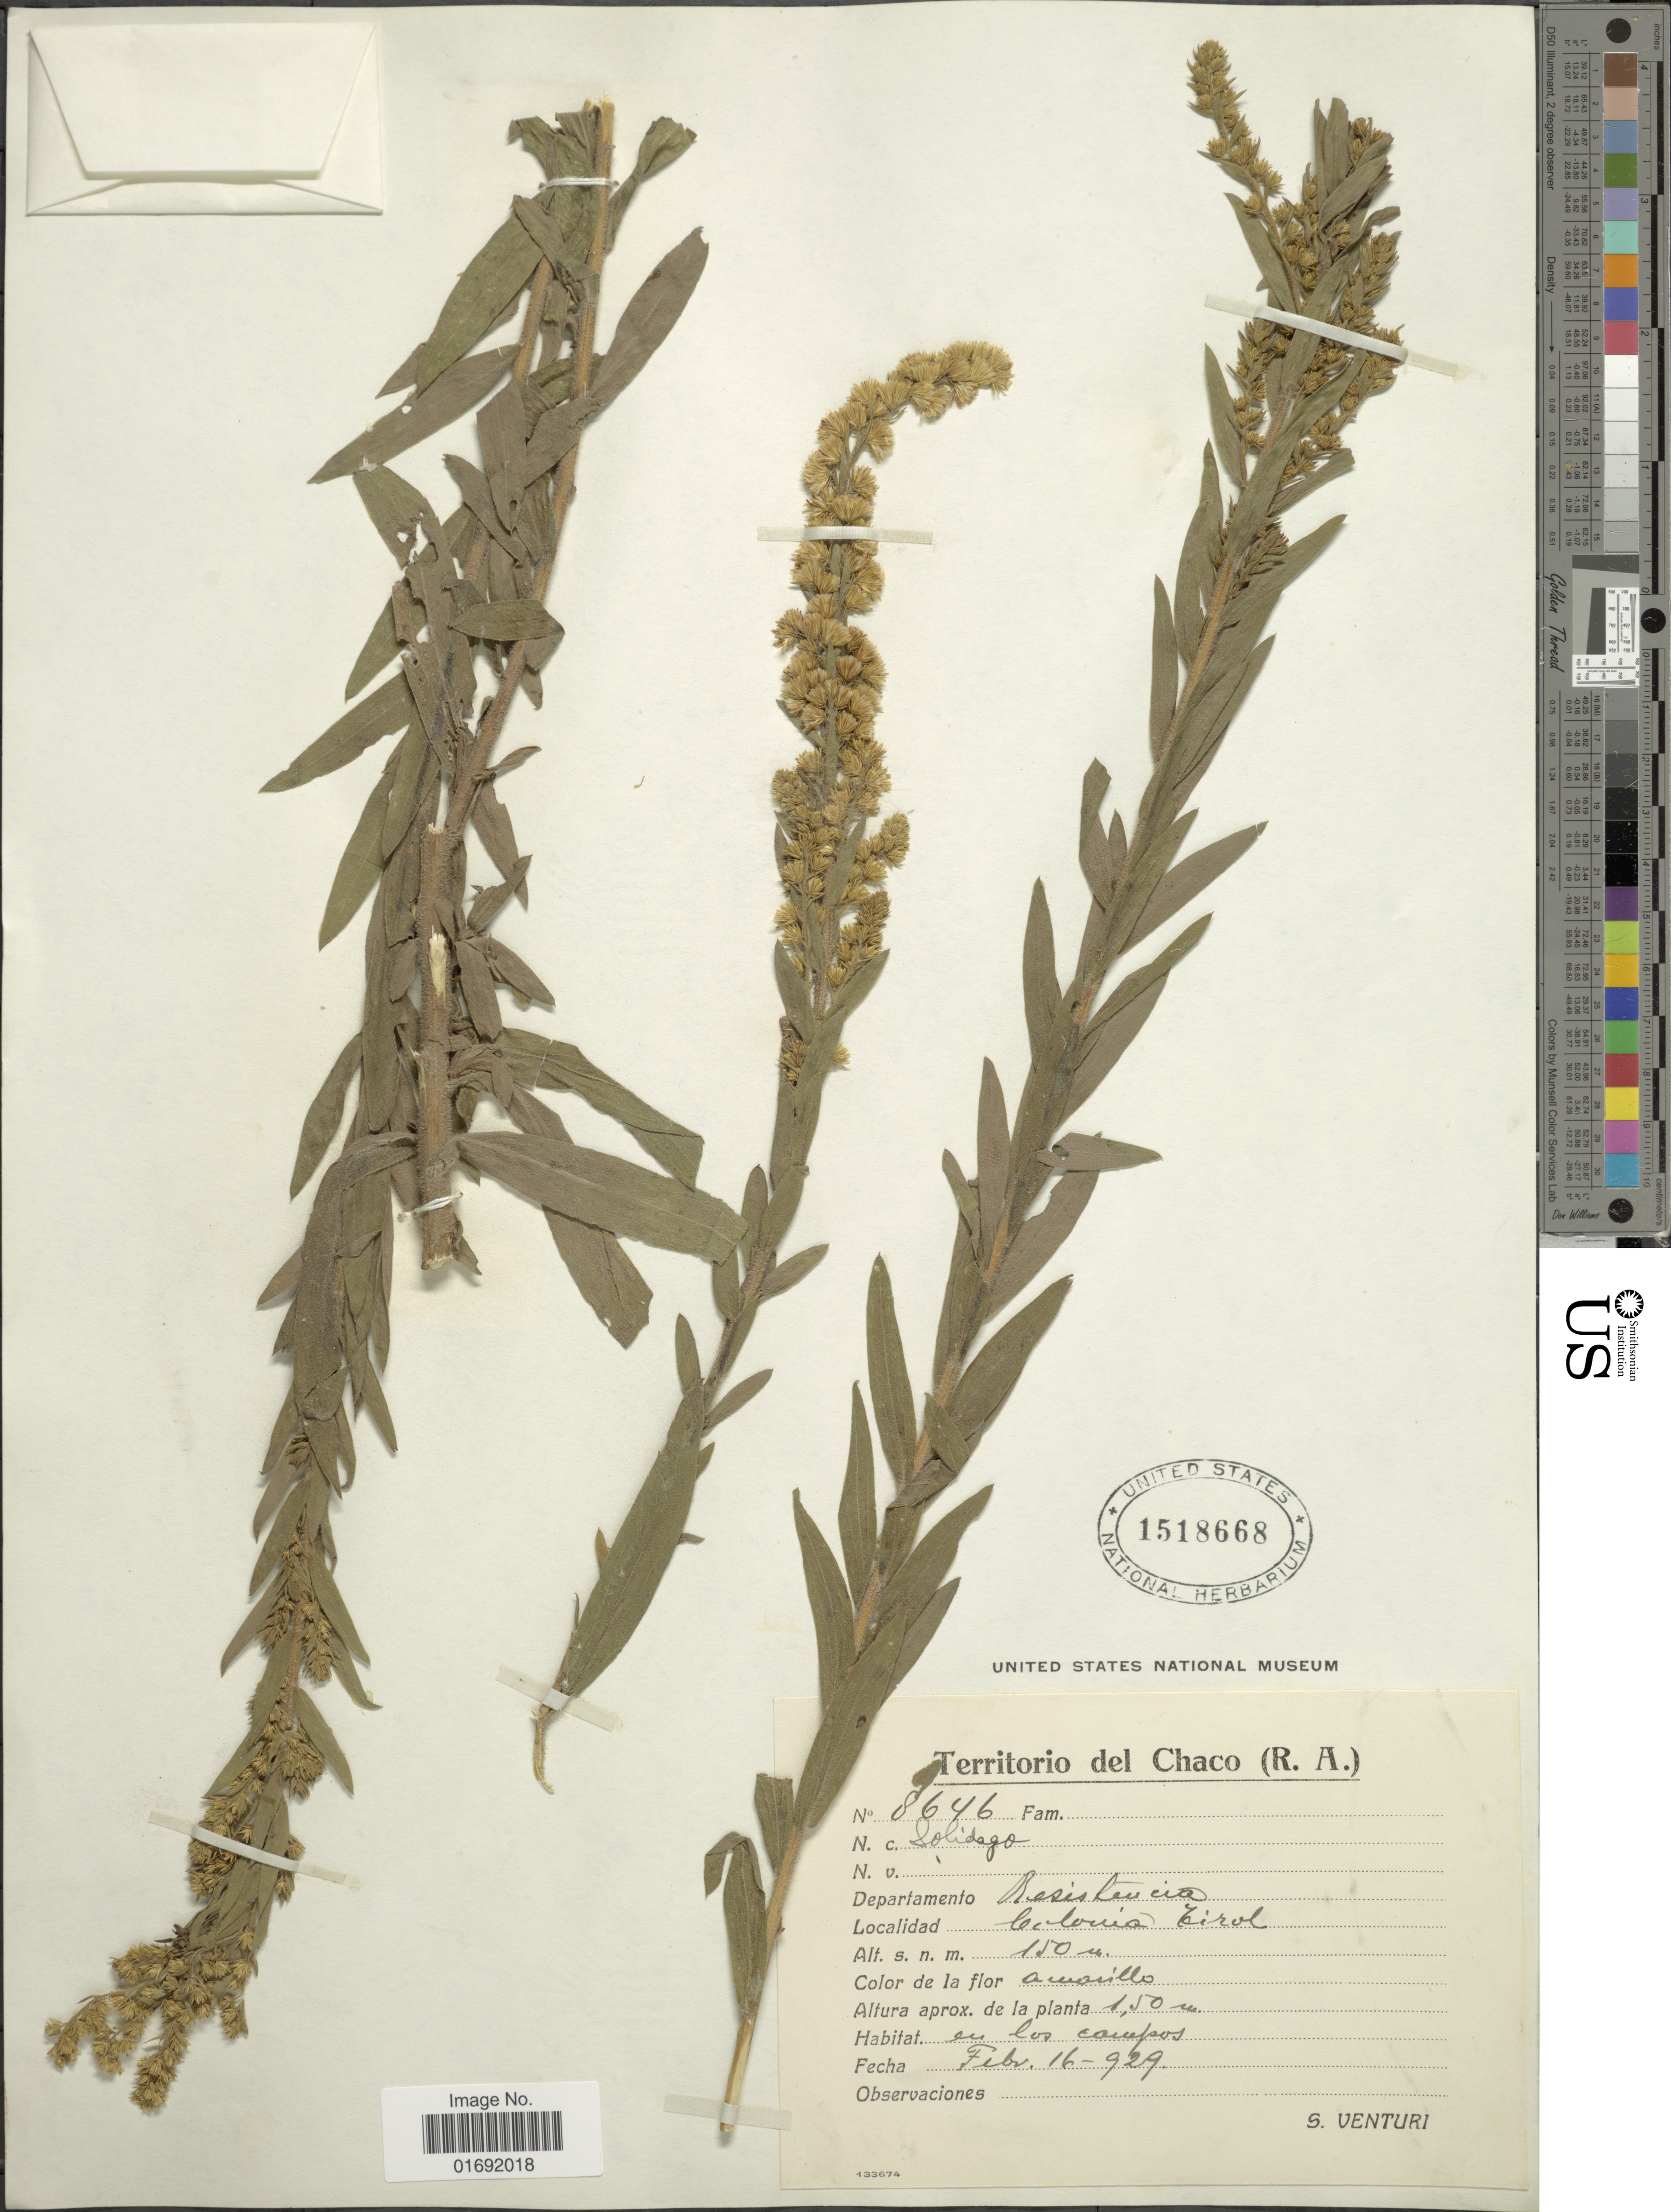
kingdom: Plantae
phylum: Tracheophyta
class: Magnoliopsida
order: Asterales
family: Asteraceae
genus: Solidago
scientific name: Solidago chilensis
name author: Meyen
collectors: S. Venturi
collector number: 8646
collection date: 1929-02-16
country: Argentina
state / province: Chaco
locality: Departamento Resistencia, Colonia Tirol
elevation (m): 150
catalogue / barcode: US 1518668